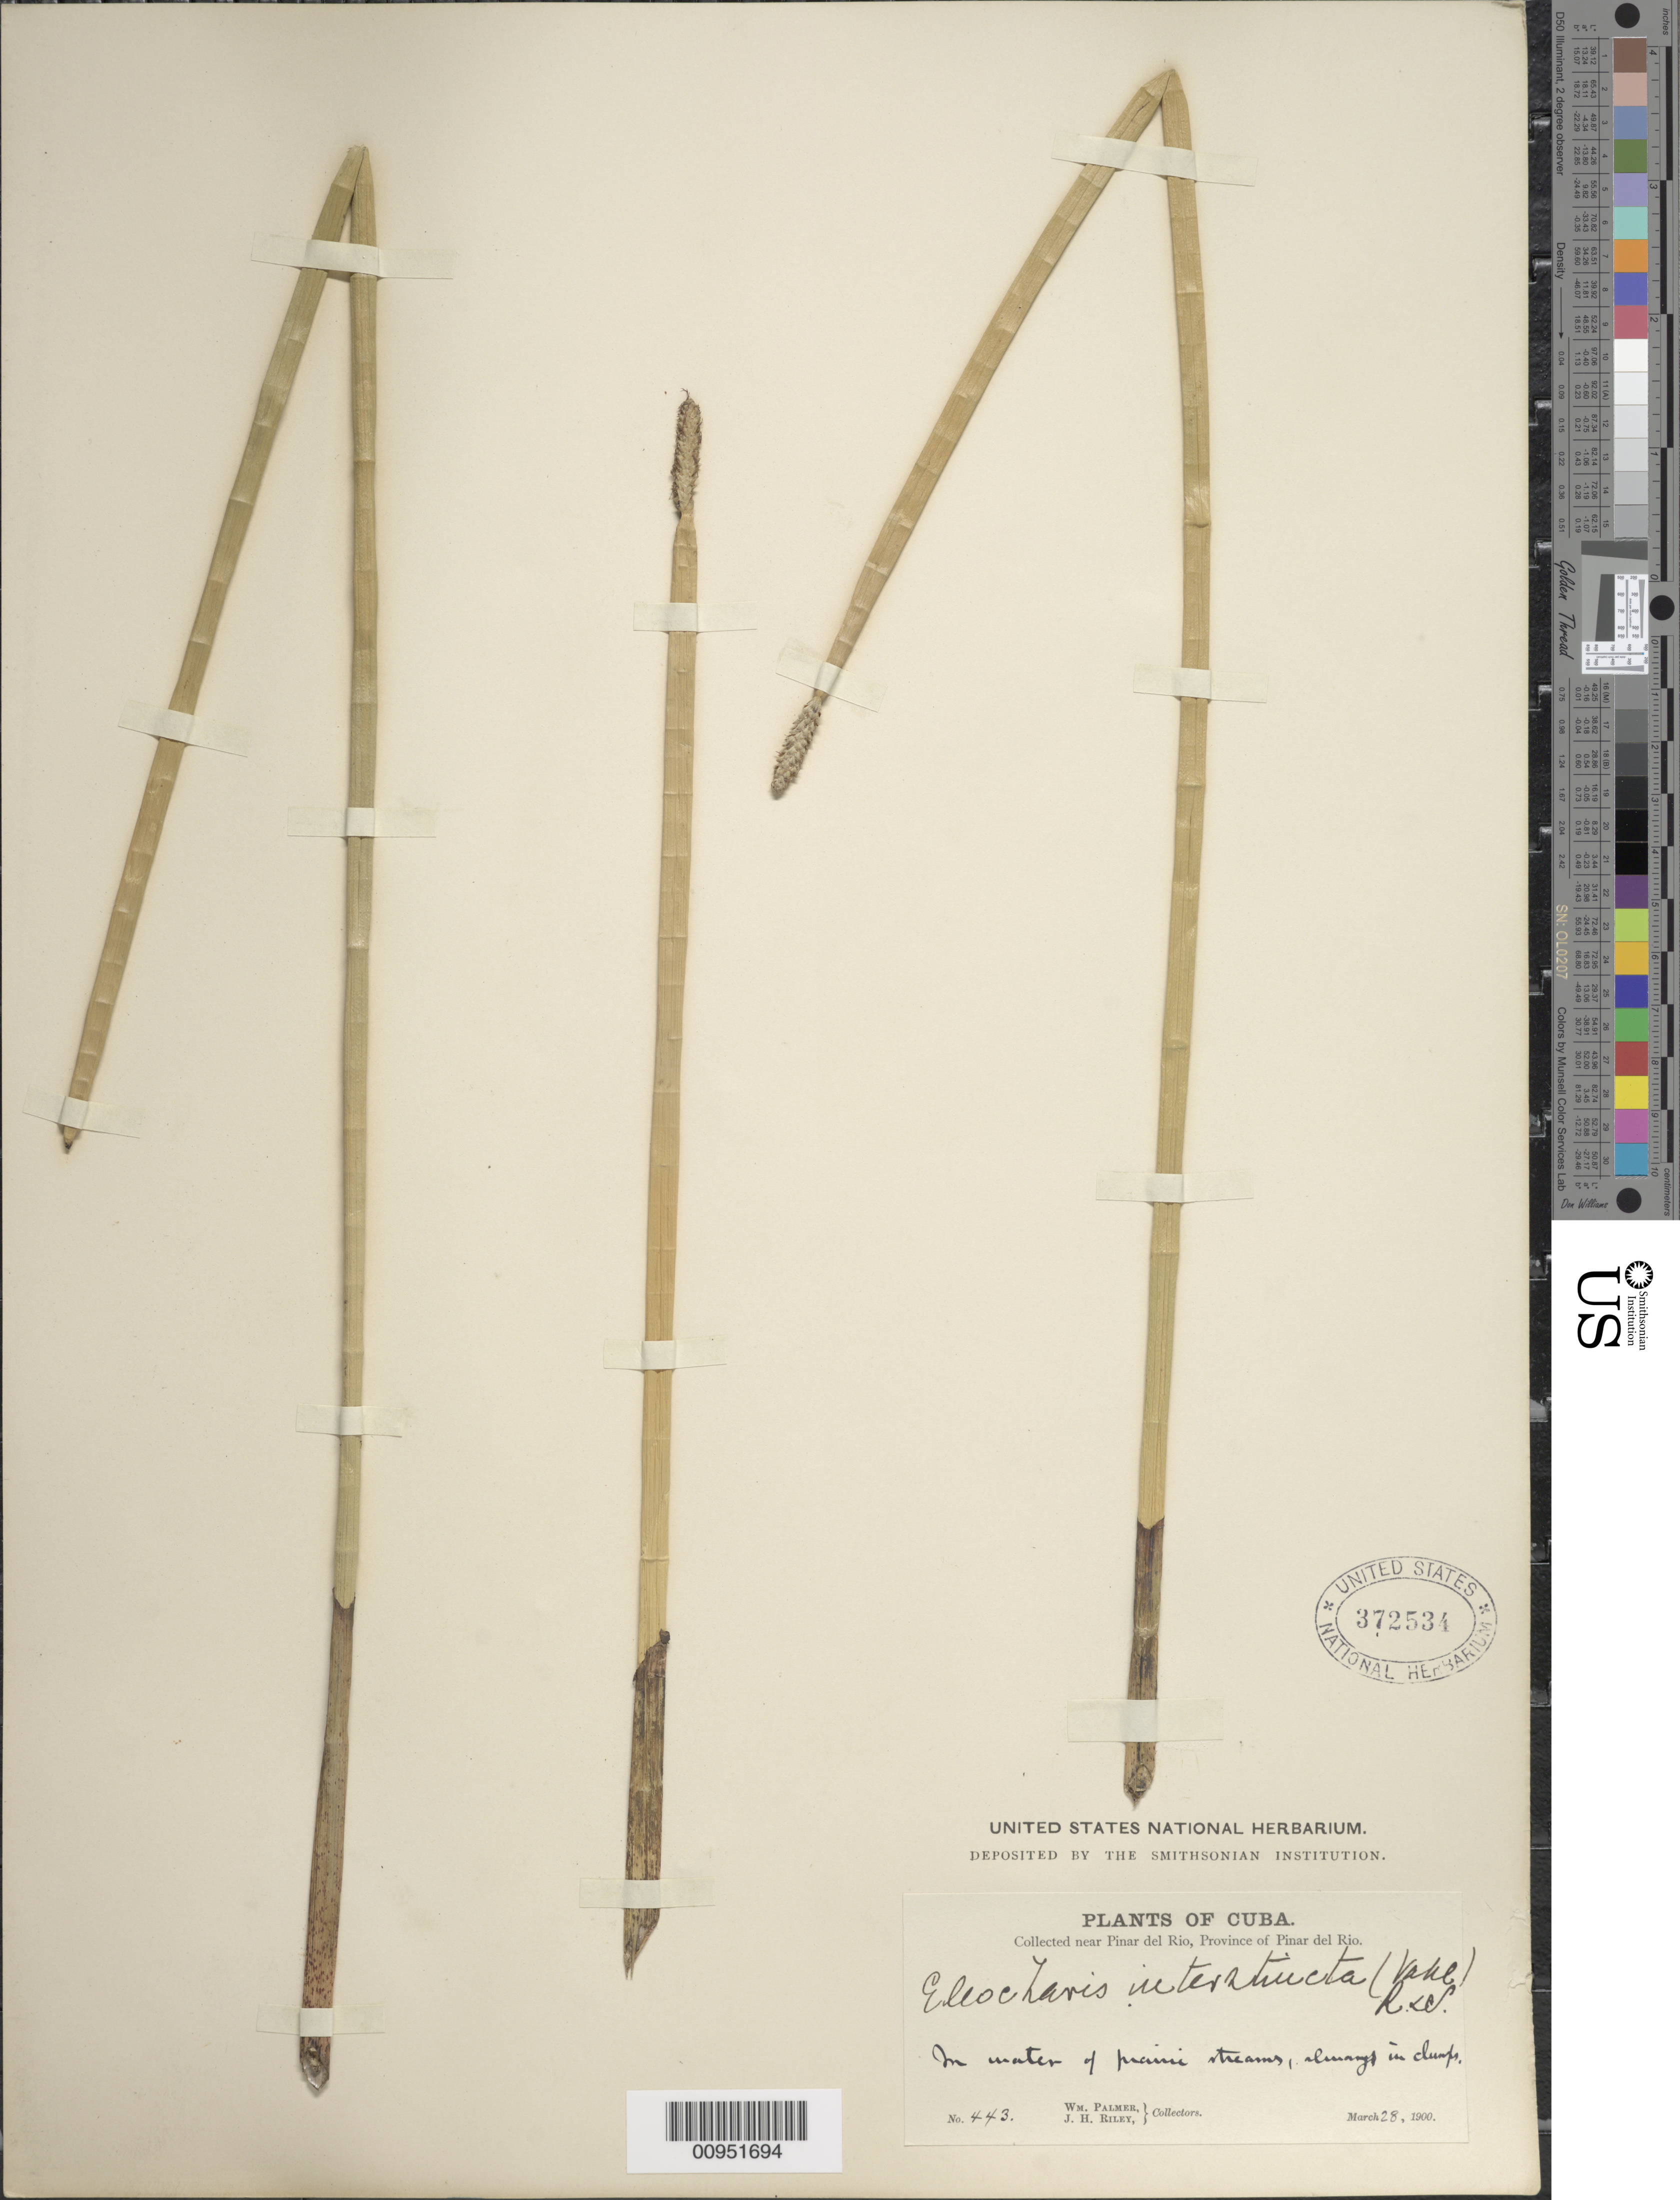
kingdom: Plantae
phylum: Tracheophyta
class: Liliopsida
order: Poales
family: Cyperaceae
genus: Eleocharis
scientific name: Eleocharis interstincta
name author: (Vahl) Roem. & Schult.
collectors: W. Palmer & J. H. Riley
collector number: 443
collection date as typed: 28 Mar 1900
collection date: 1900-03-28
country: Cuba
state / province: Pinar del Rio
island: Cuba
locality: Near Pinar del Rio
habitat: In water of prairie streams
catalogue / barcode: US 372534